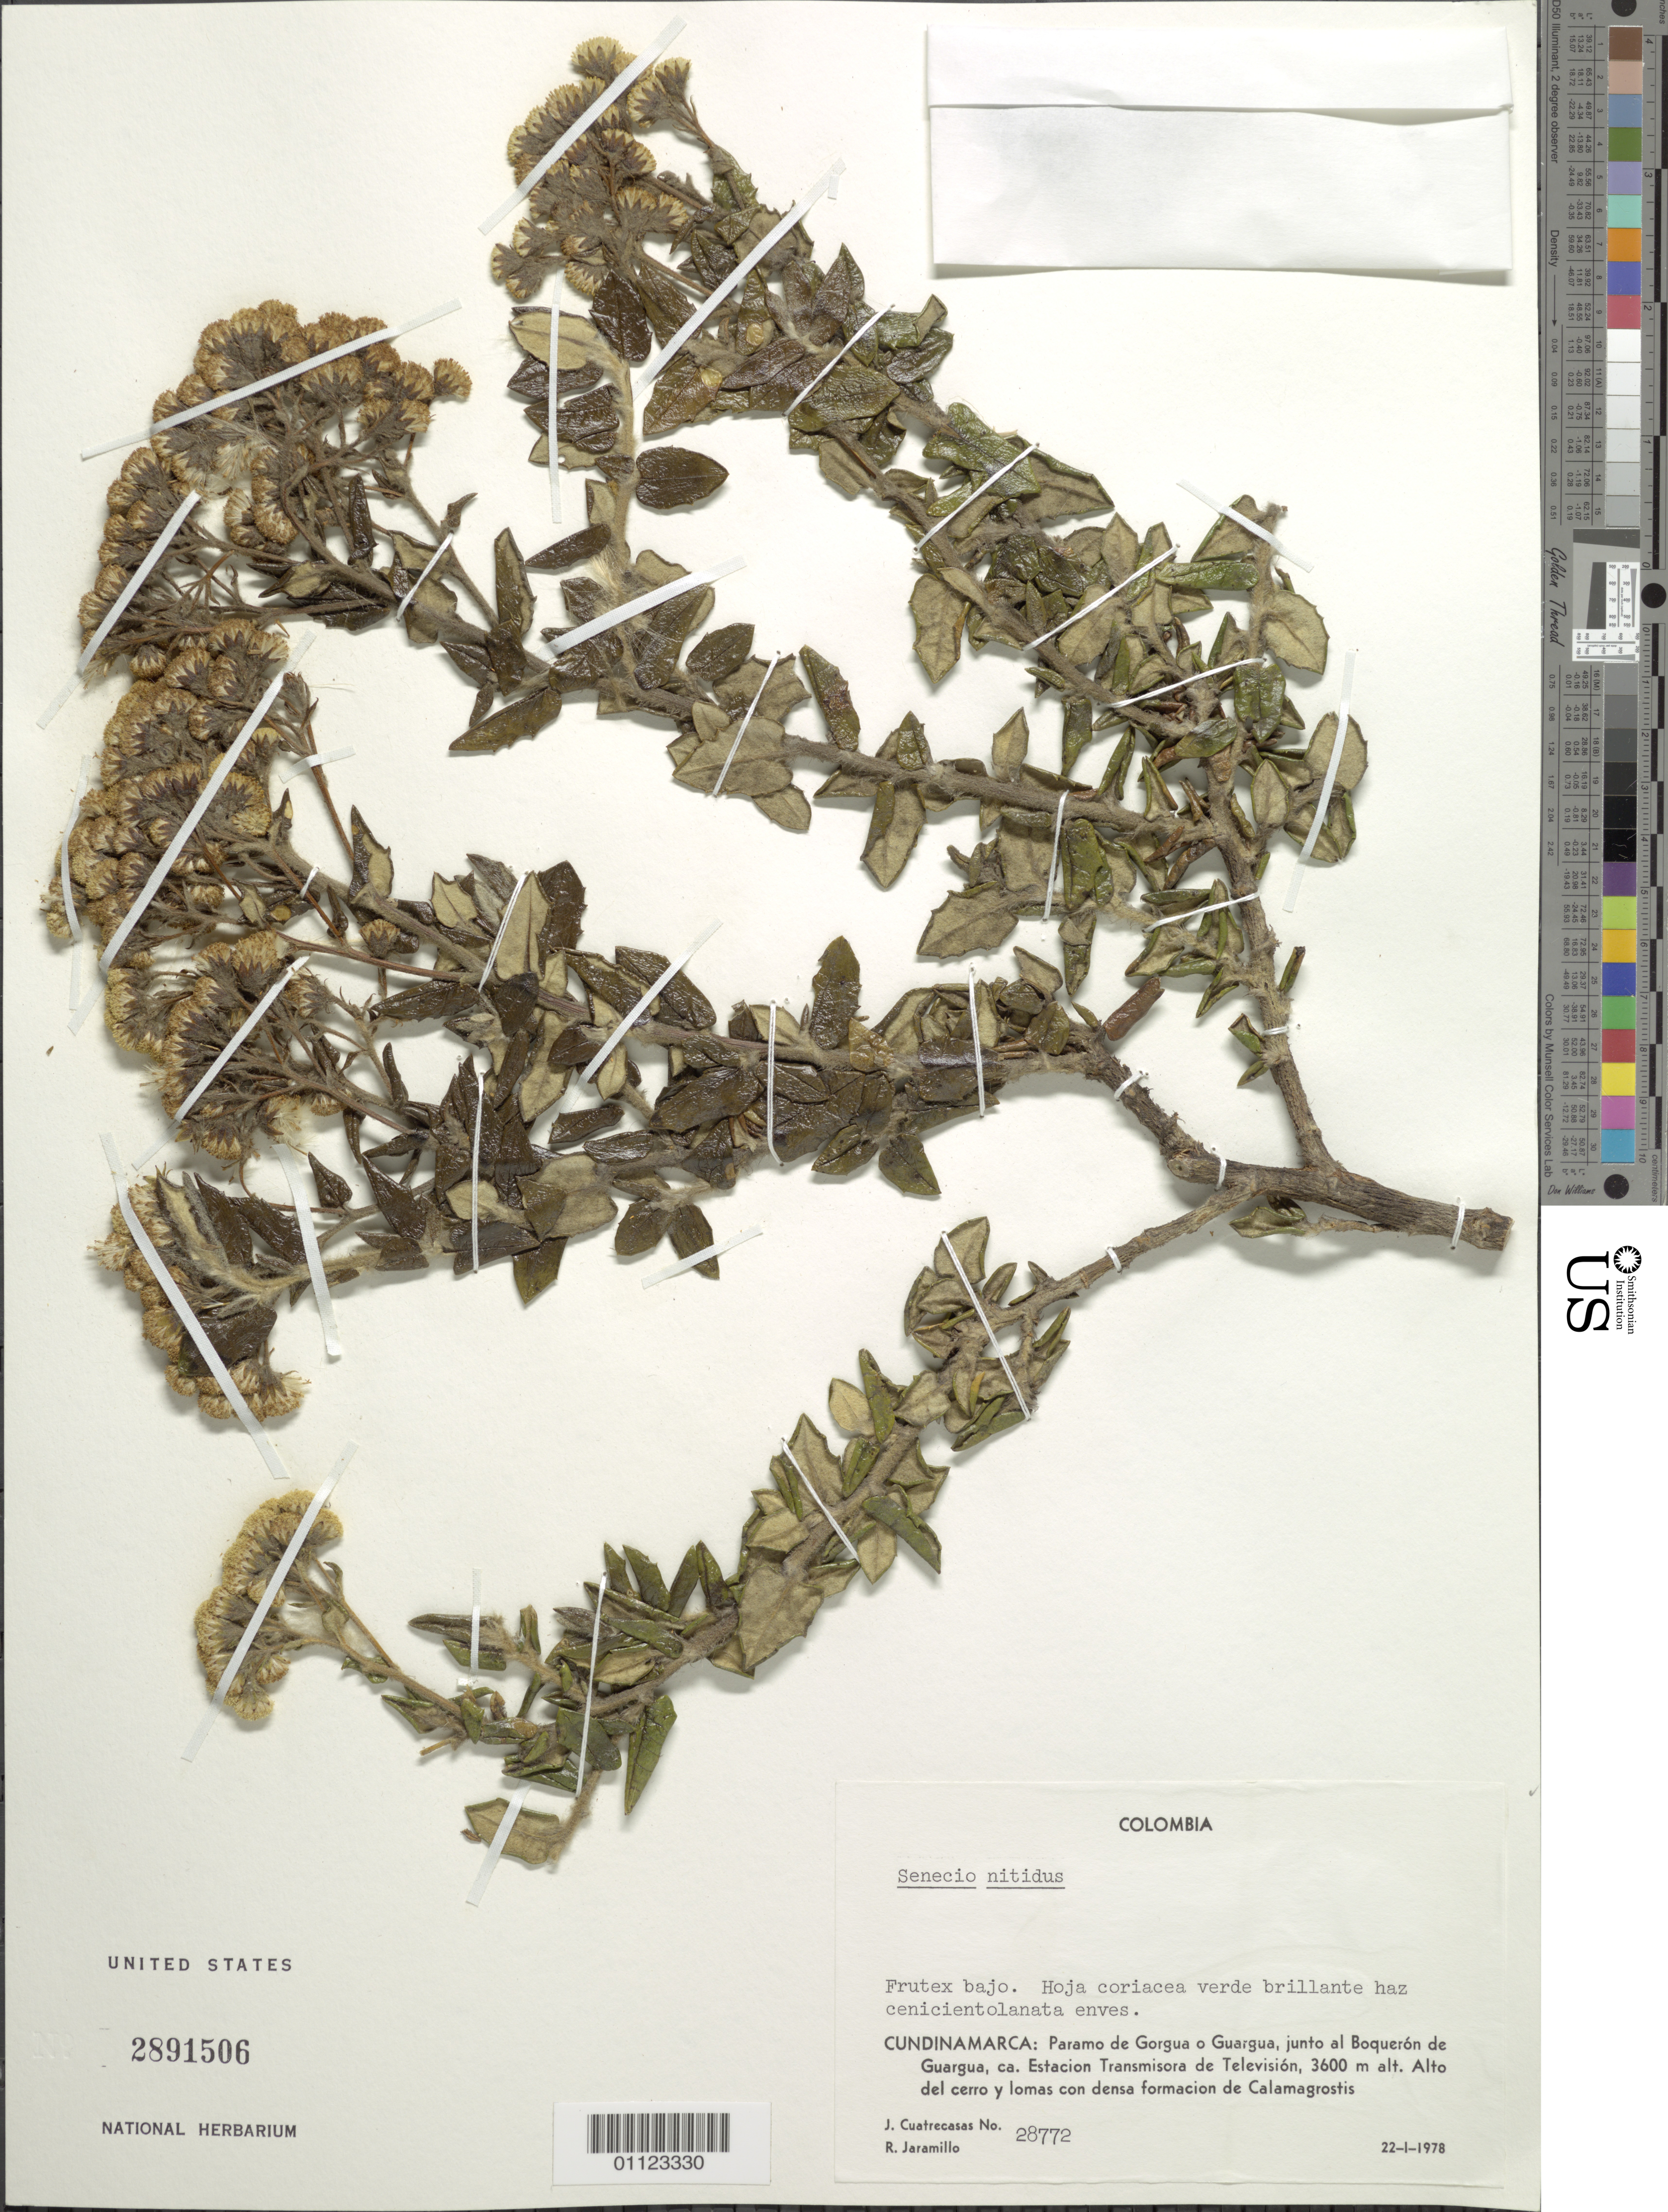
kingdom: Plantae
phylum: Tracheophyta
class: Magnoliopsida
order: Asterales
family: Asteraceae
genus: Pentacalia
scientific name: Pentacalia nitida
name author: (Kunth) Cuatrec.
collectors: J. Cuatrecasas & R. Jaramillo M.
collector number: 28772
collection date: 1978-01-22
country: Colombia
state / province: Cundinamarca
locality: Paramo de Gorgua o Guargua, junto al Boquerón de Guargua, ca. Estacion Transmisora de Televisión.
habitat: Alto del cerro y lomas con densa formacion de Calamagrostis.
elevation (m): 3600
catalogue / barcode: US 2891506